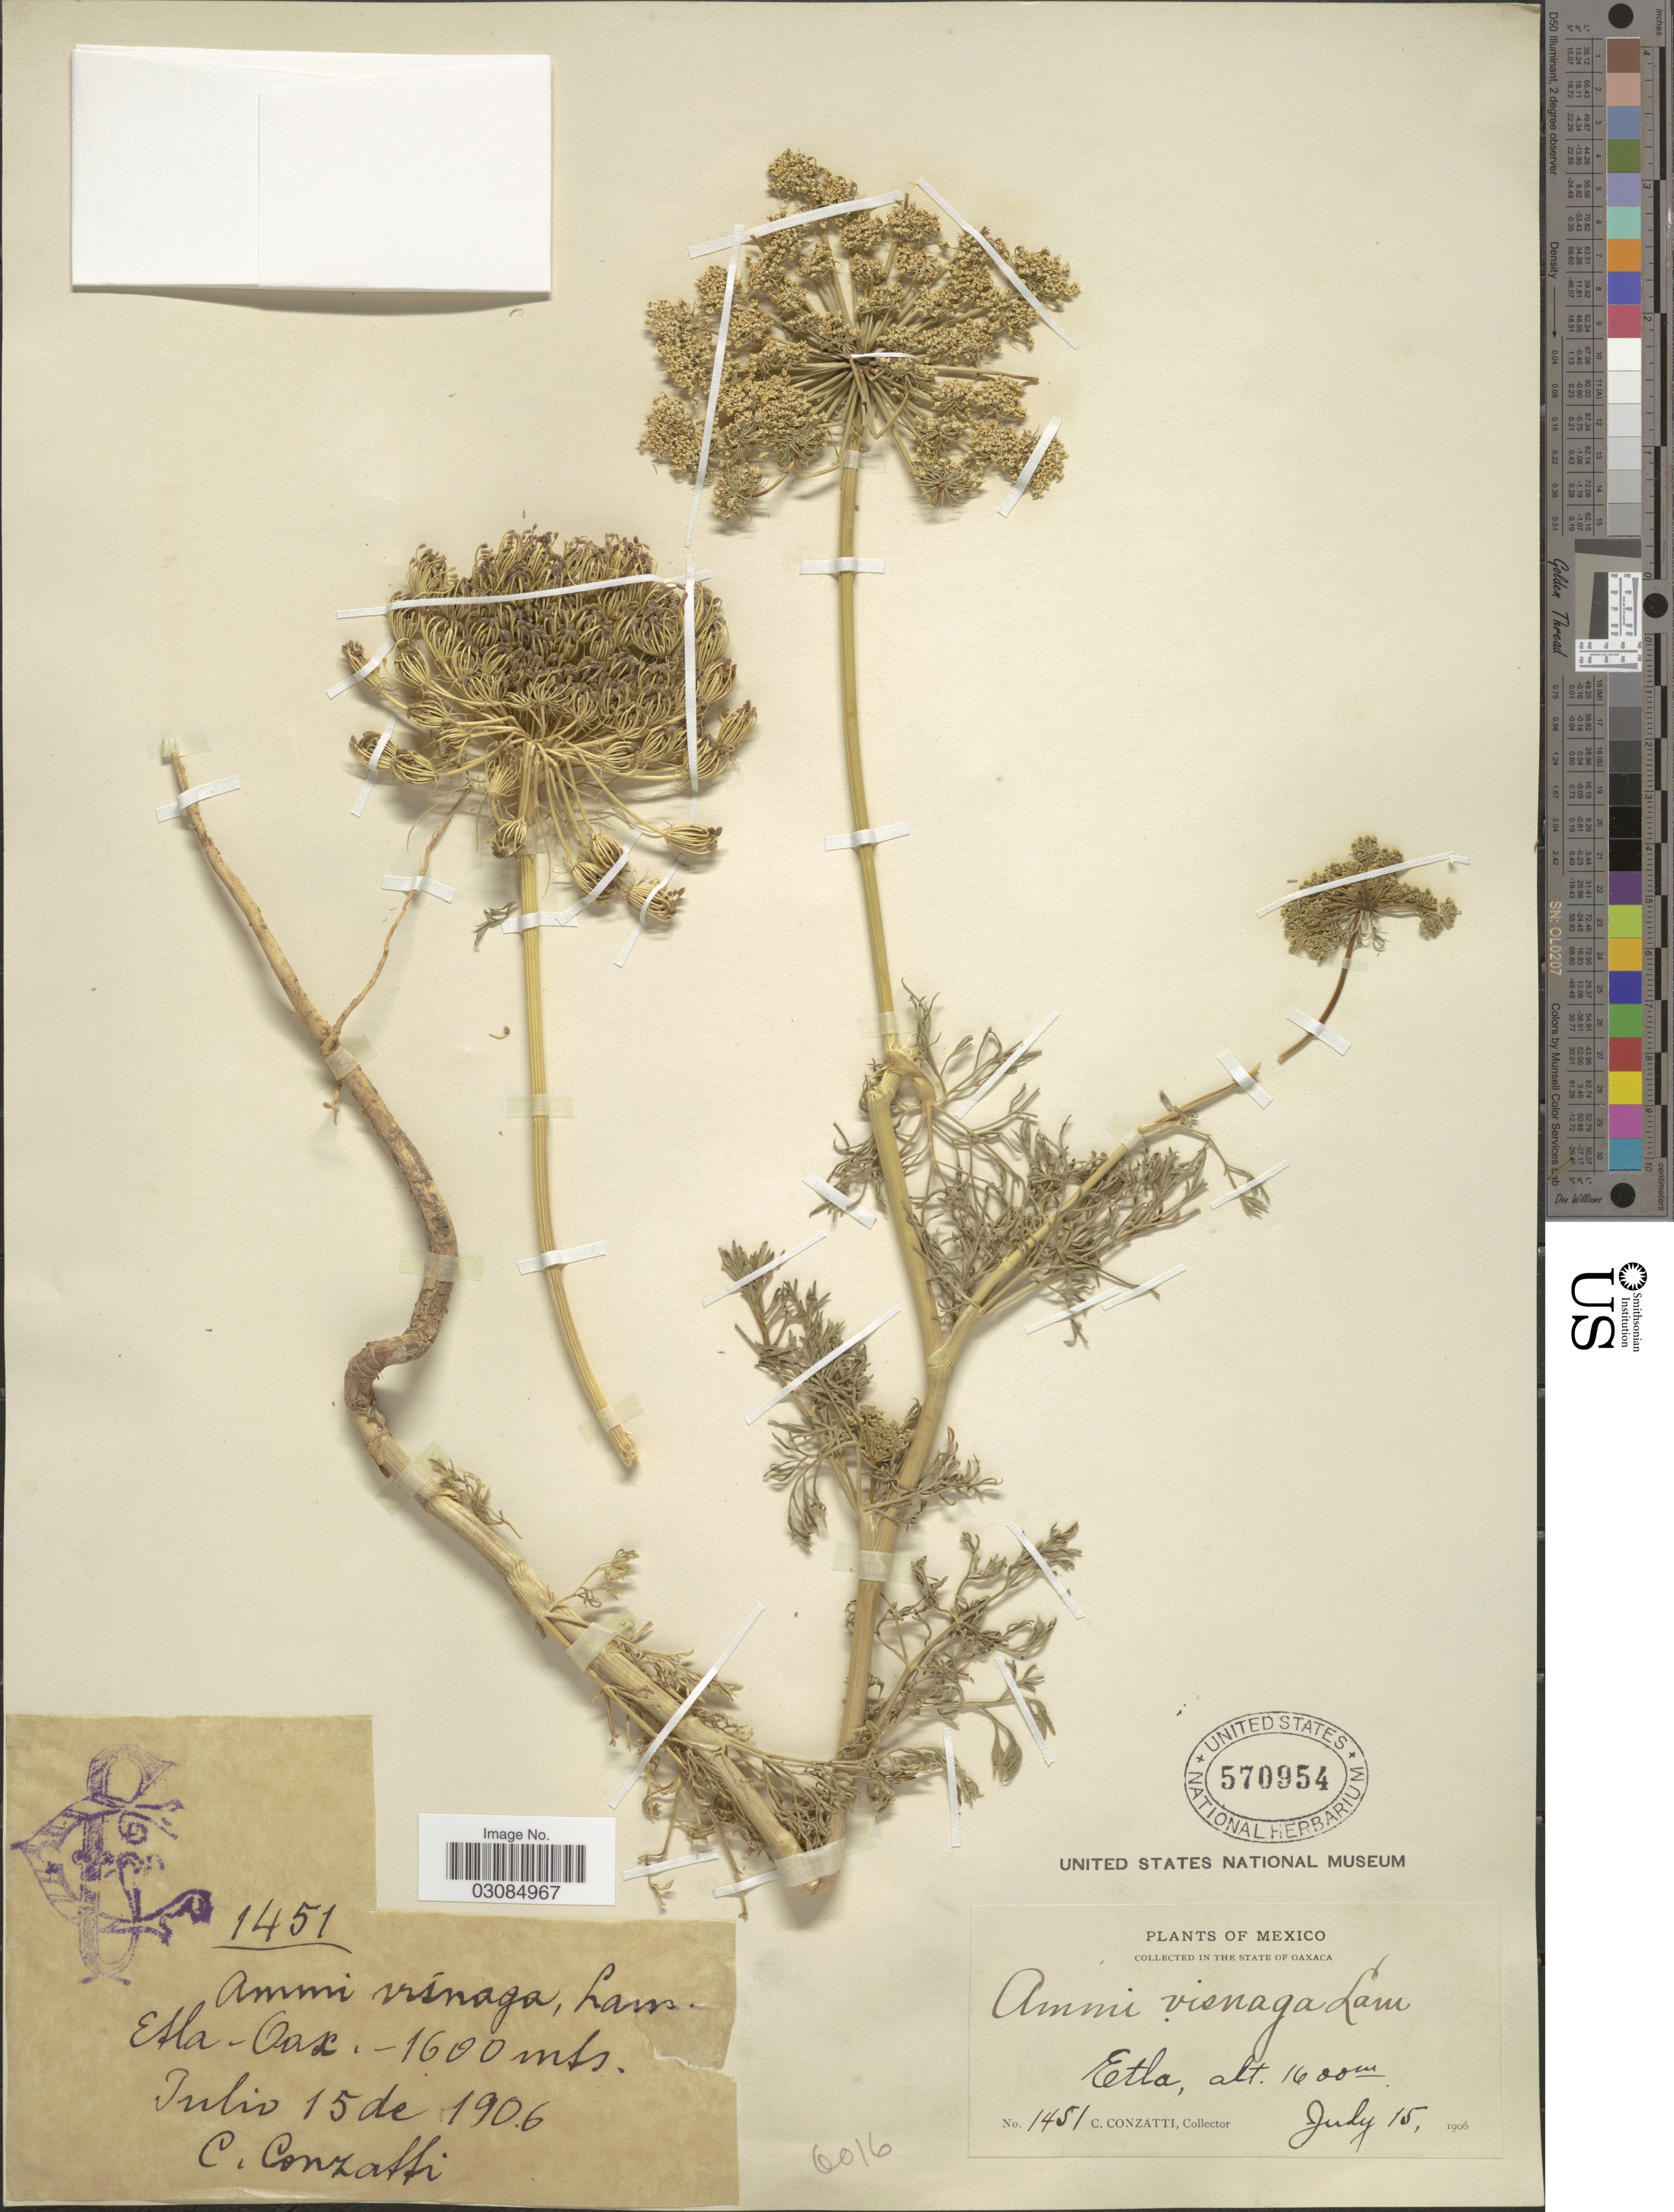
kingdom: Plantae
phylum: Tracheophyta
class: Magnoliopsida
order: Apiales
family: Apiaceae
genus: Ammi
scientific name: Ammi visnaga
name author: (L.) Lam.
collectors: C. Conzatti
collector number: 1451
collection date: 1906-07-15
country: Mexico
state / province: Oaxaca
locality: Etla.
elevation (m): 1600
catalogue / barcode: US 570954